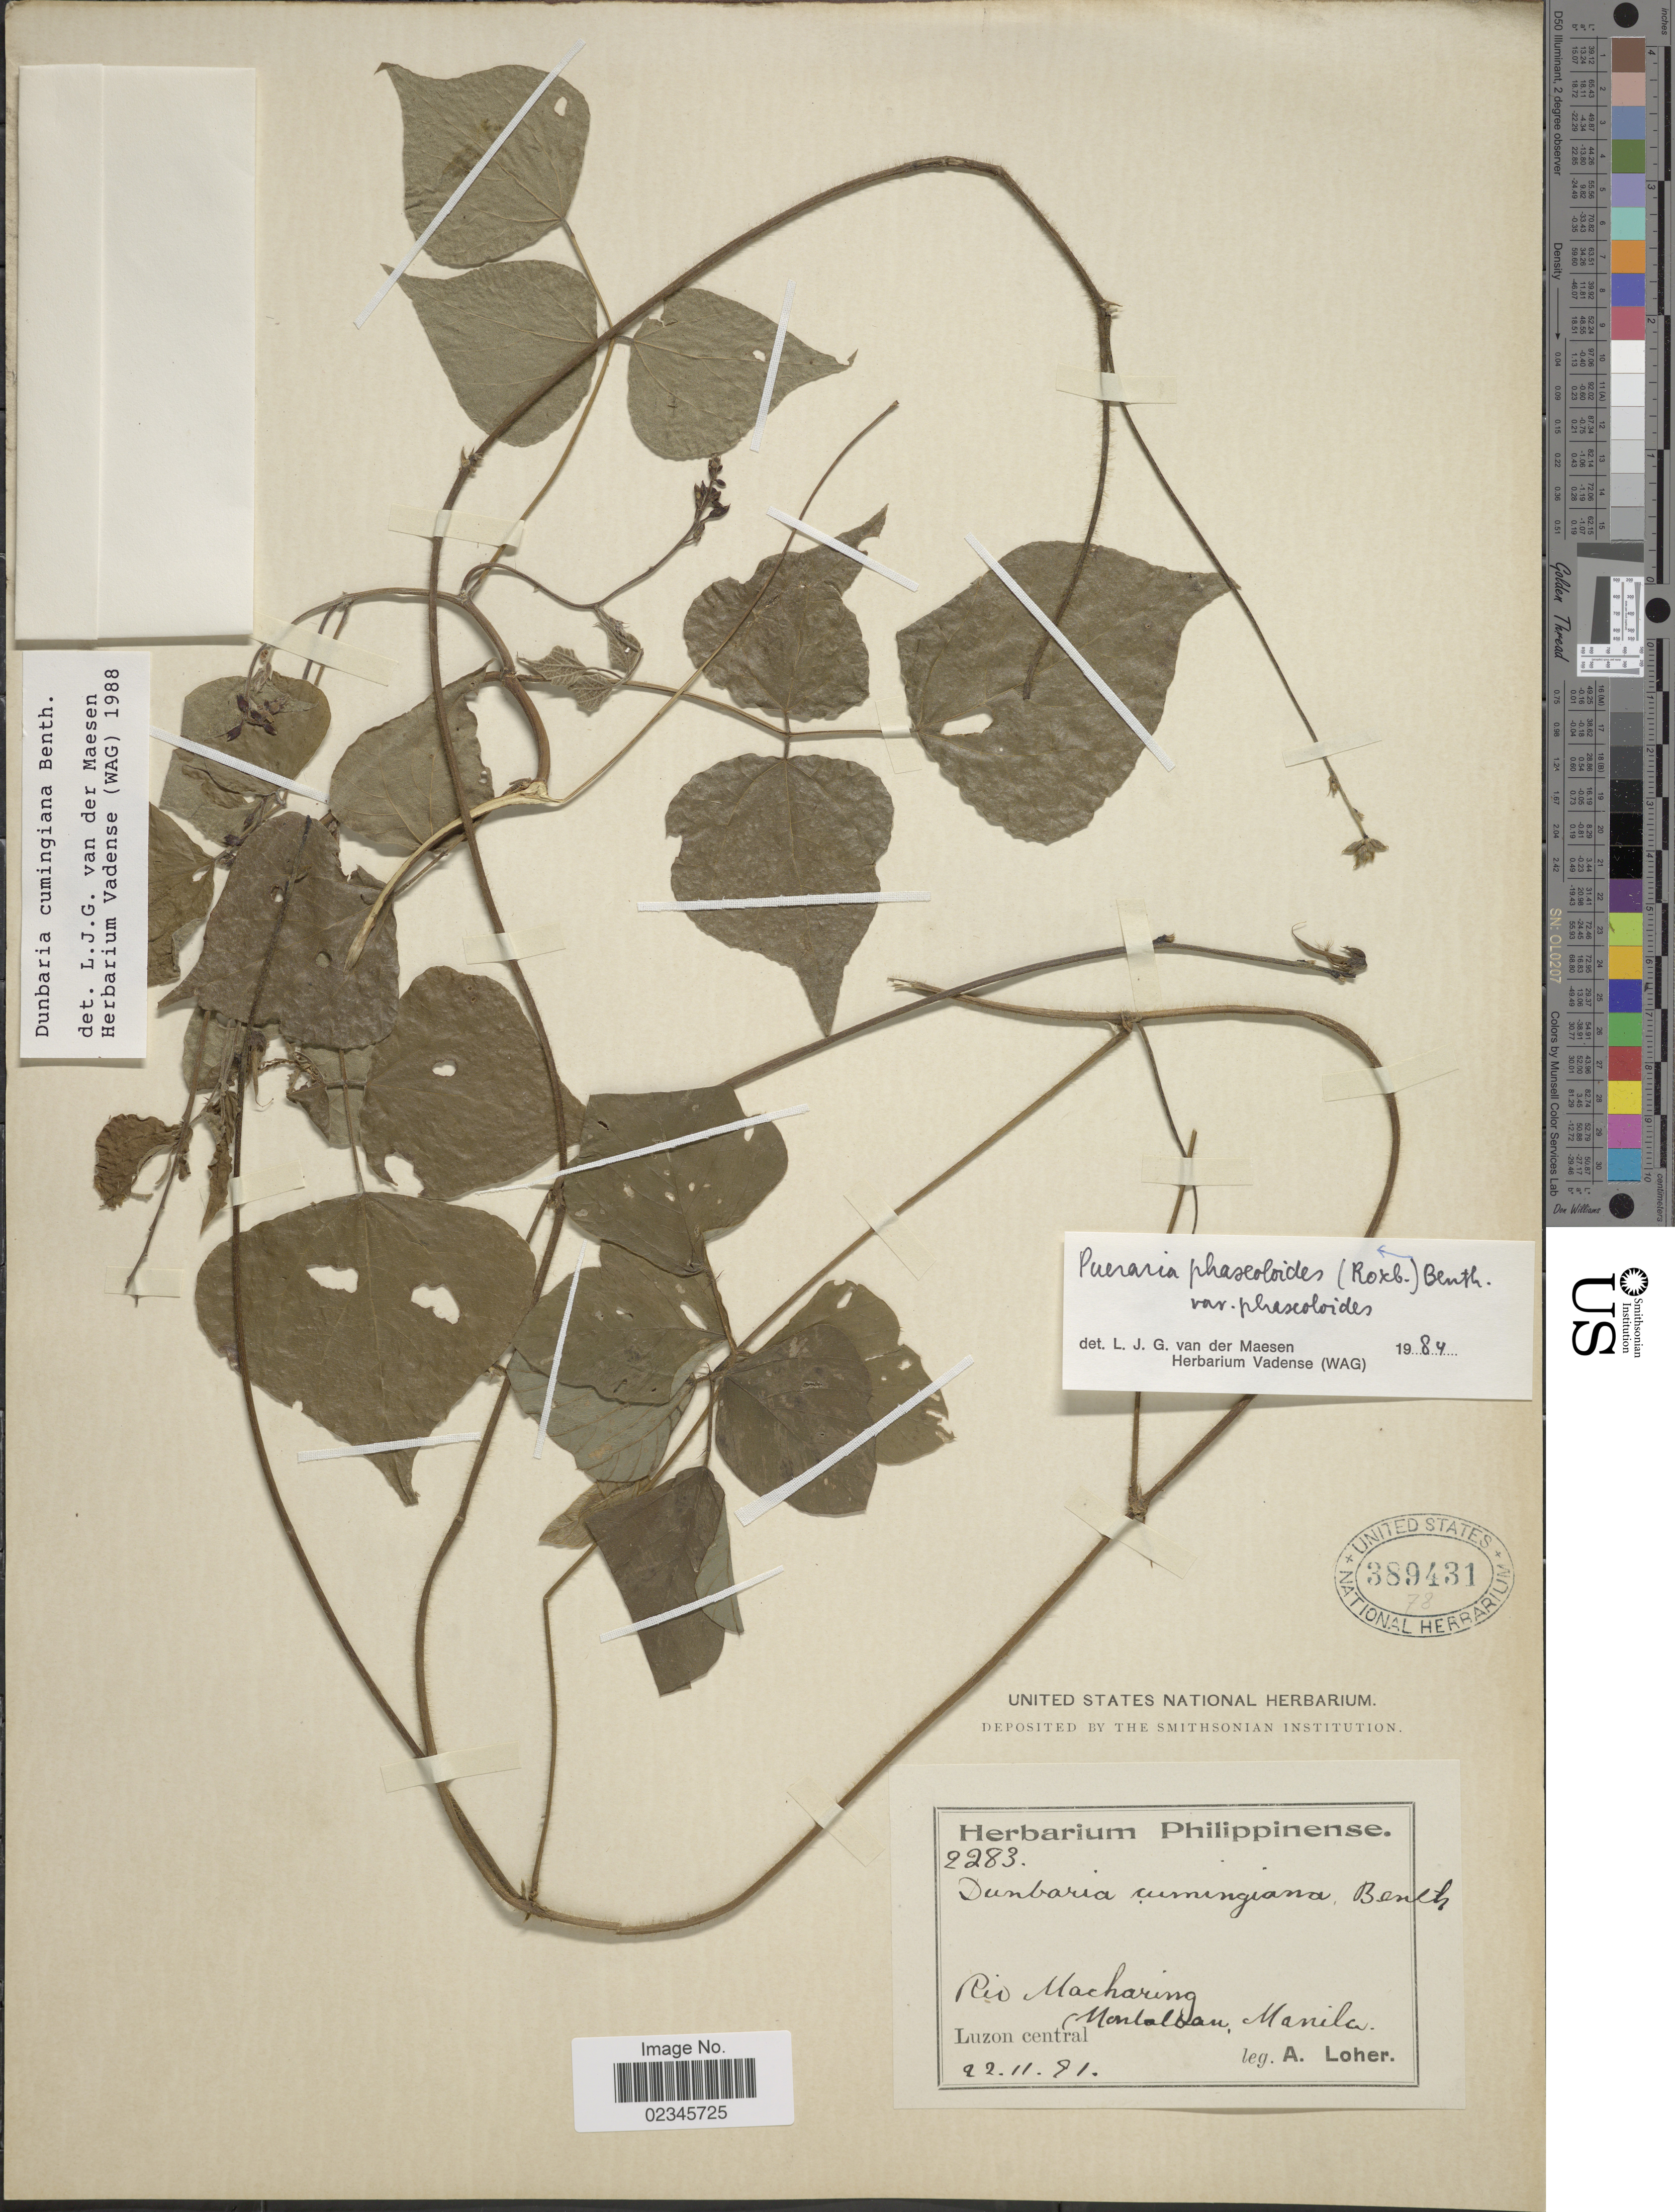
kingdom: Plantae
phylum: Tracheophyta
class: Magnoliopsida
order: Fabales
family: Fabaceae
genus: Dunbaria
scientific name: Dunbaria cumingiana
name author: Benth.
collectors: A. Loher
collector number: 2283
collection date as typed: Transcribed d/m/y: 22/11/91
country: Philippines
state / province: Central Luzon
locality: Rio Macharing, Luzon Central, Montalban, Manila.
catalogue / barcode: US 389431